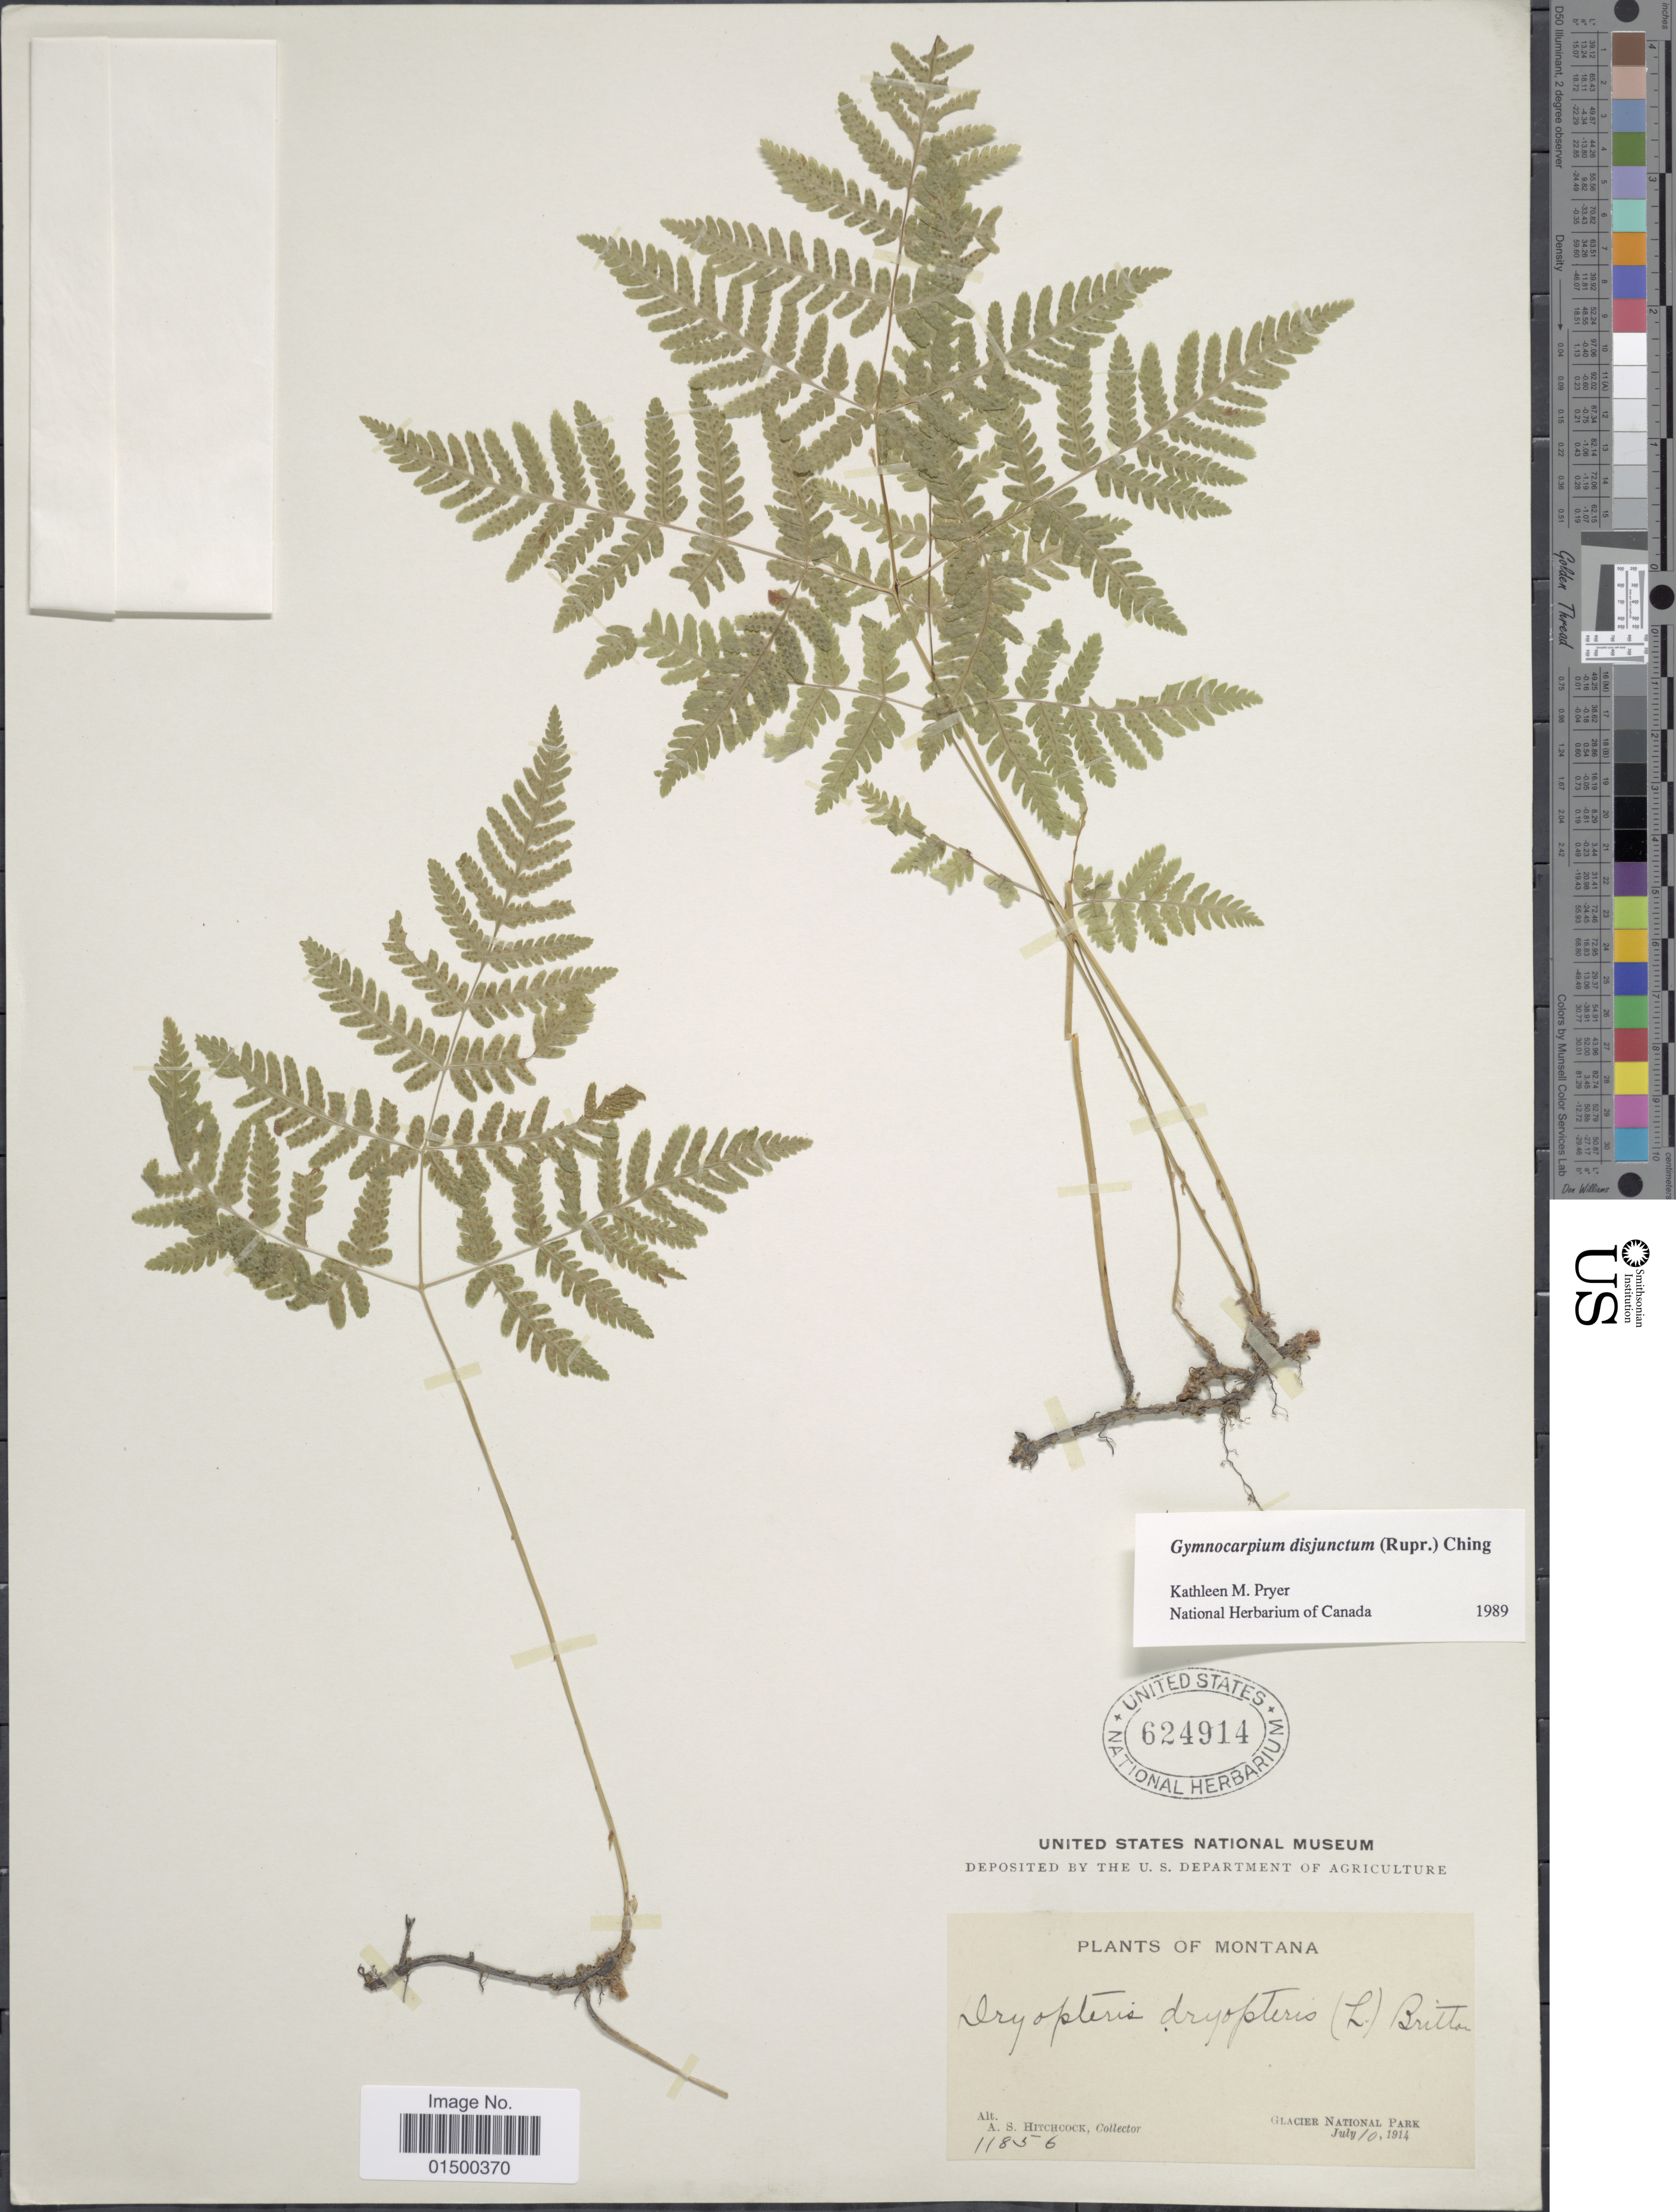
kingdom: Plantae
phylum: Tracheophyta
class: Polypodiopsida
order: Polypodiales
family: Cystopteridaceae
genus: Gymnocarpium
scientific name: Gymnocarpium disjunctum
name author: (Rupr.) Ching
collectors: A. S. Hitchcock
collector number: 11856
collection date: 1914-07-10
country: United States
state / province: Montana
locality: Montana. Glacier National Park.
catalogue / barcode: US 624914